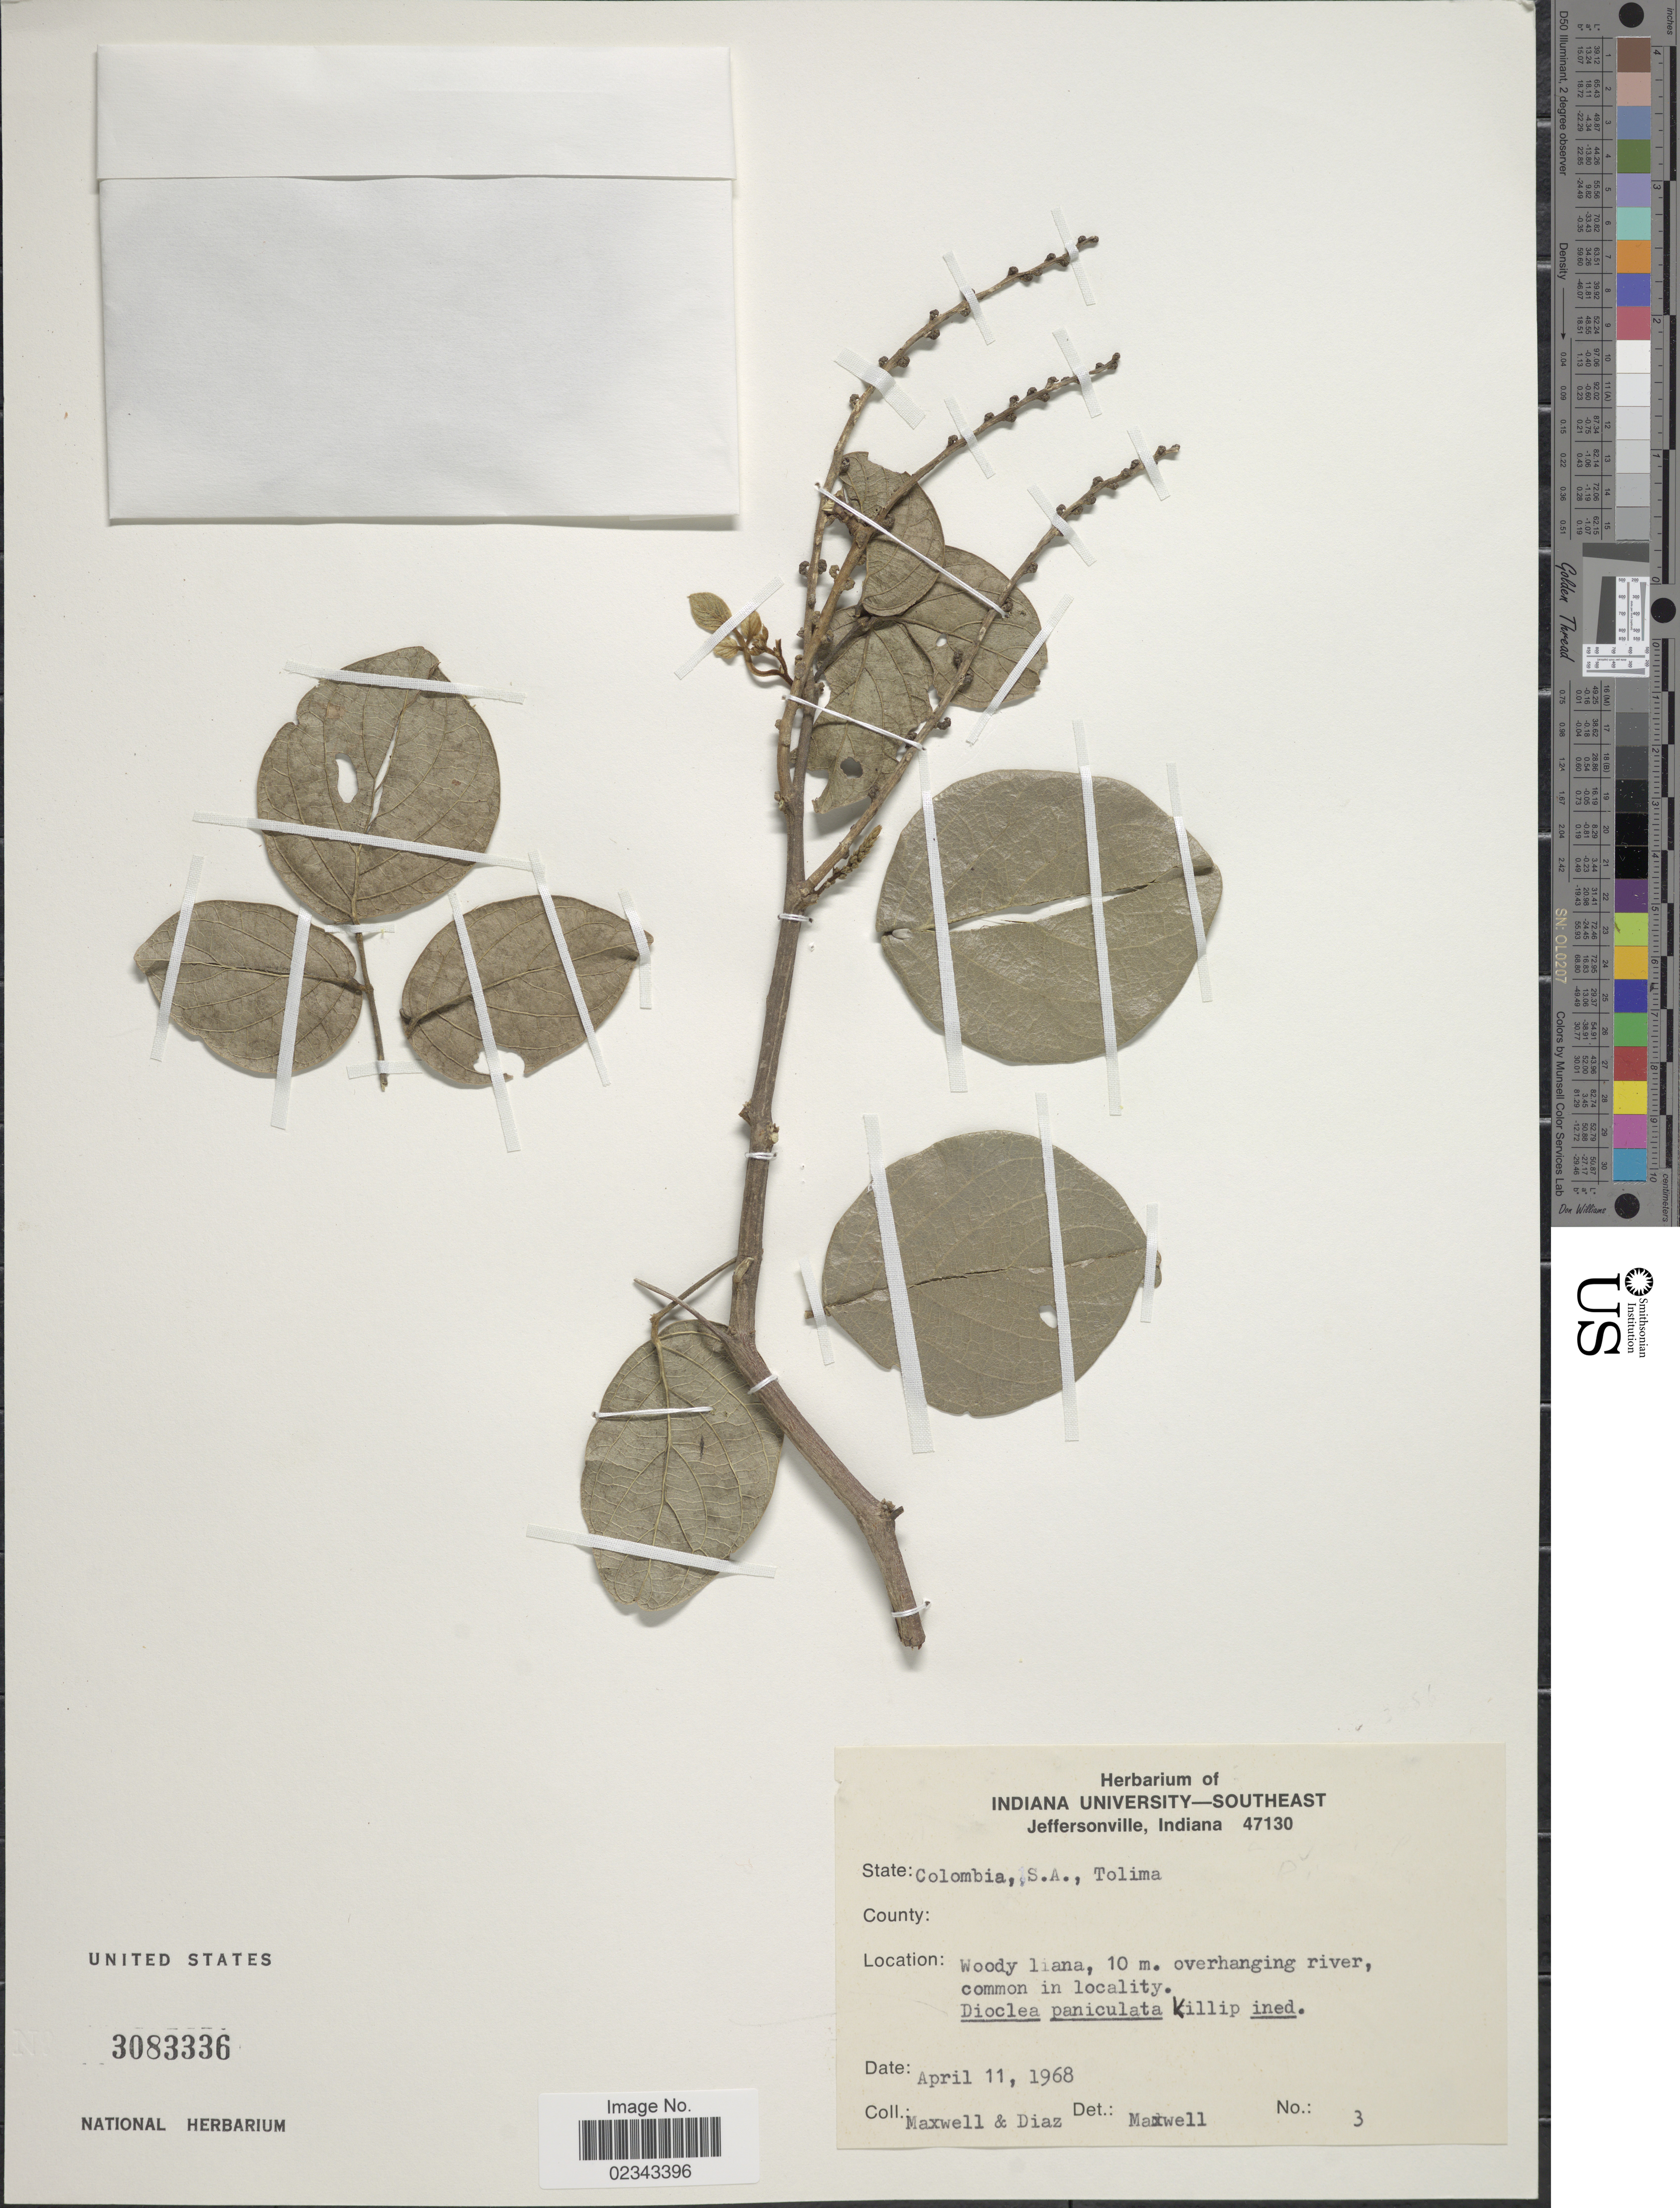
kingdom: Plantae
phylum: Tracheophyta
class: Magnoliopsida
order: Fabales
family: Fabaceae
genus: Dioclea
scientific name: Dioclea paniculata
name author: Killip ex R.H. Maxwell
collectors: Maxwell & Diaz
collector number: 3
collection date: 1968-04-11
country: Colombia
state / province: Tolima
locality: Woody liana, overhanging river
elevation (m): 10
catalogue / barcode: US 3083336